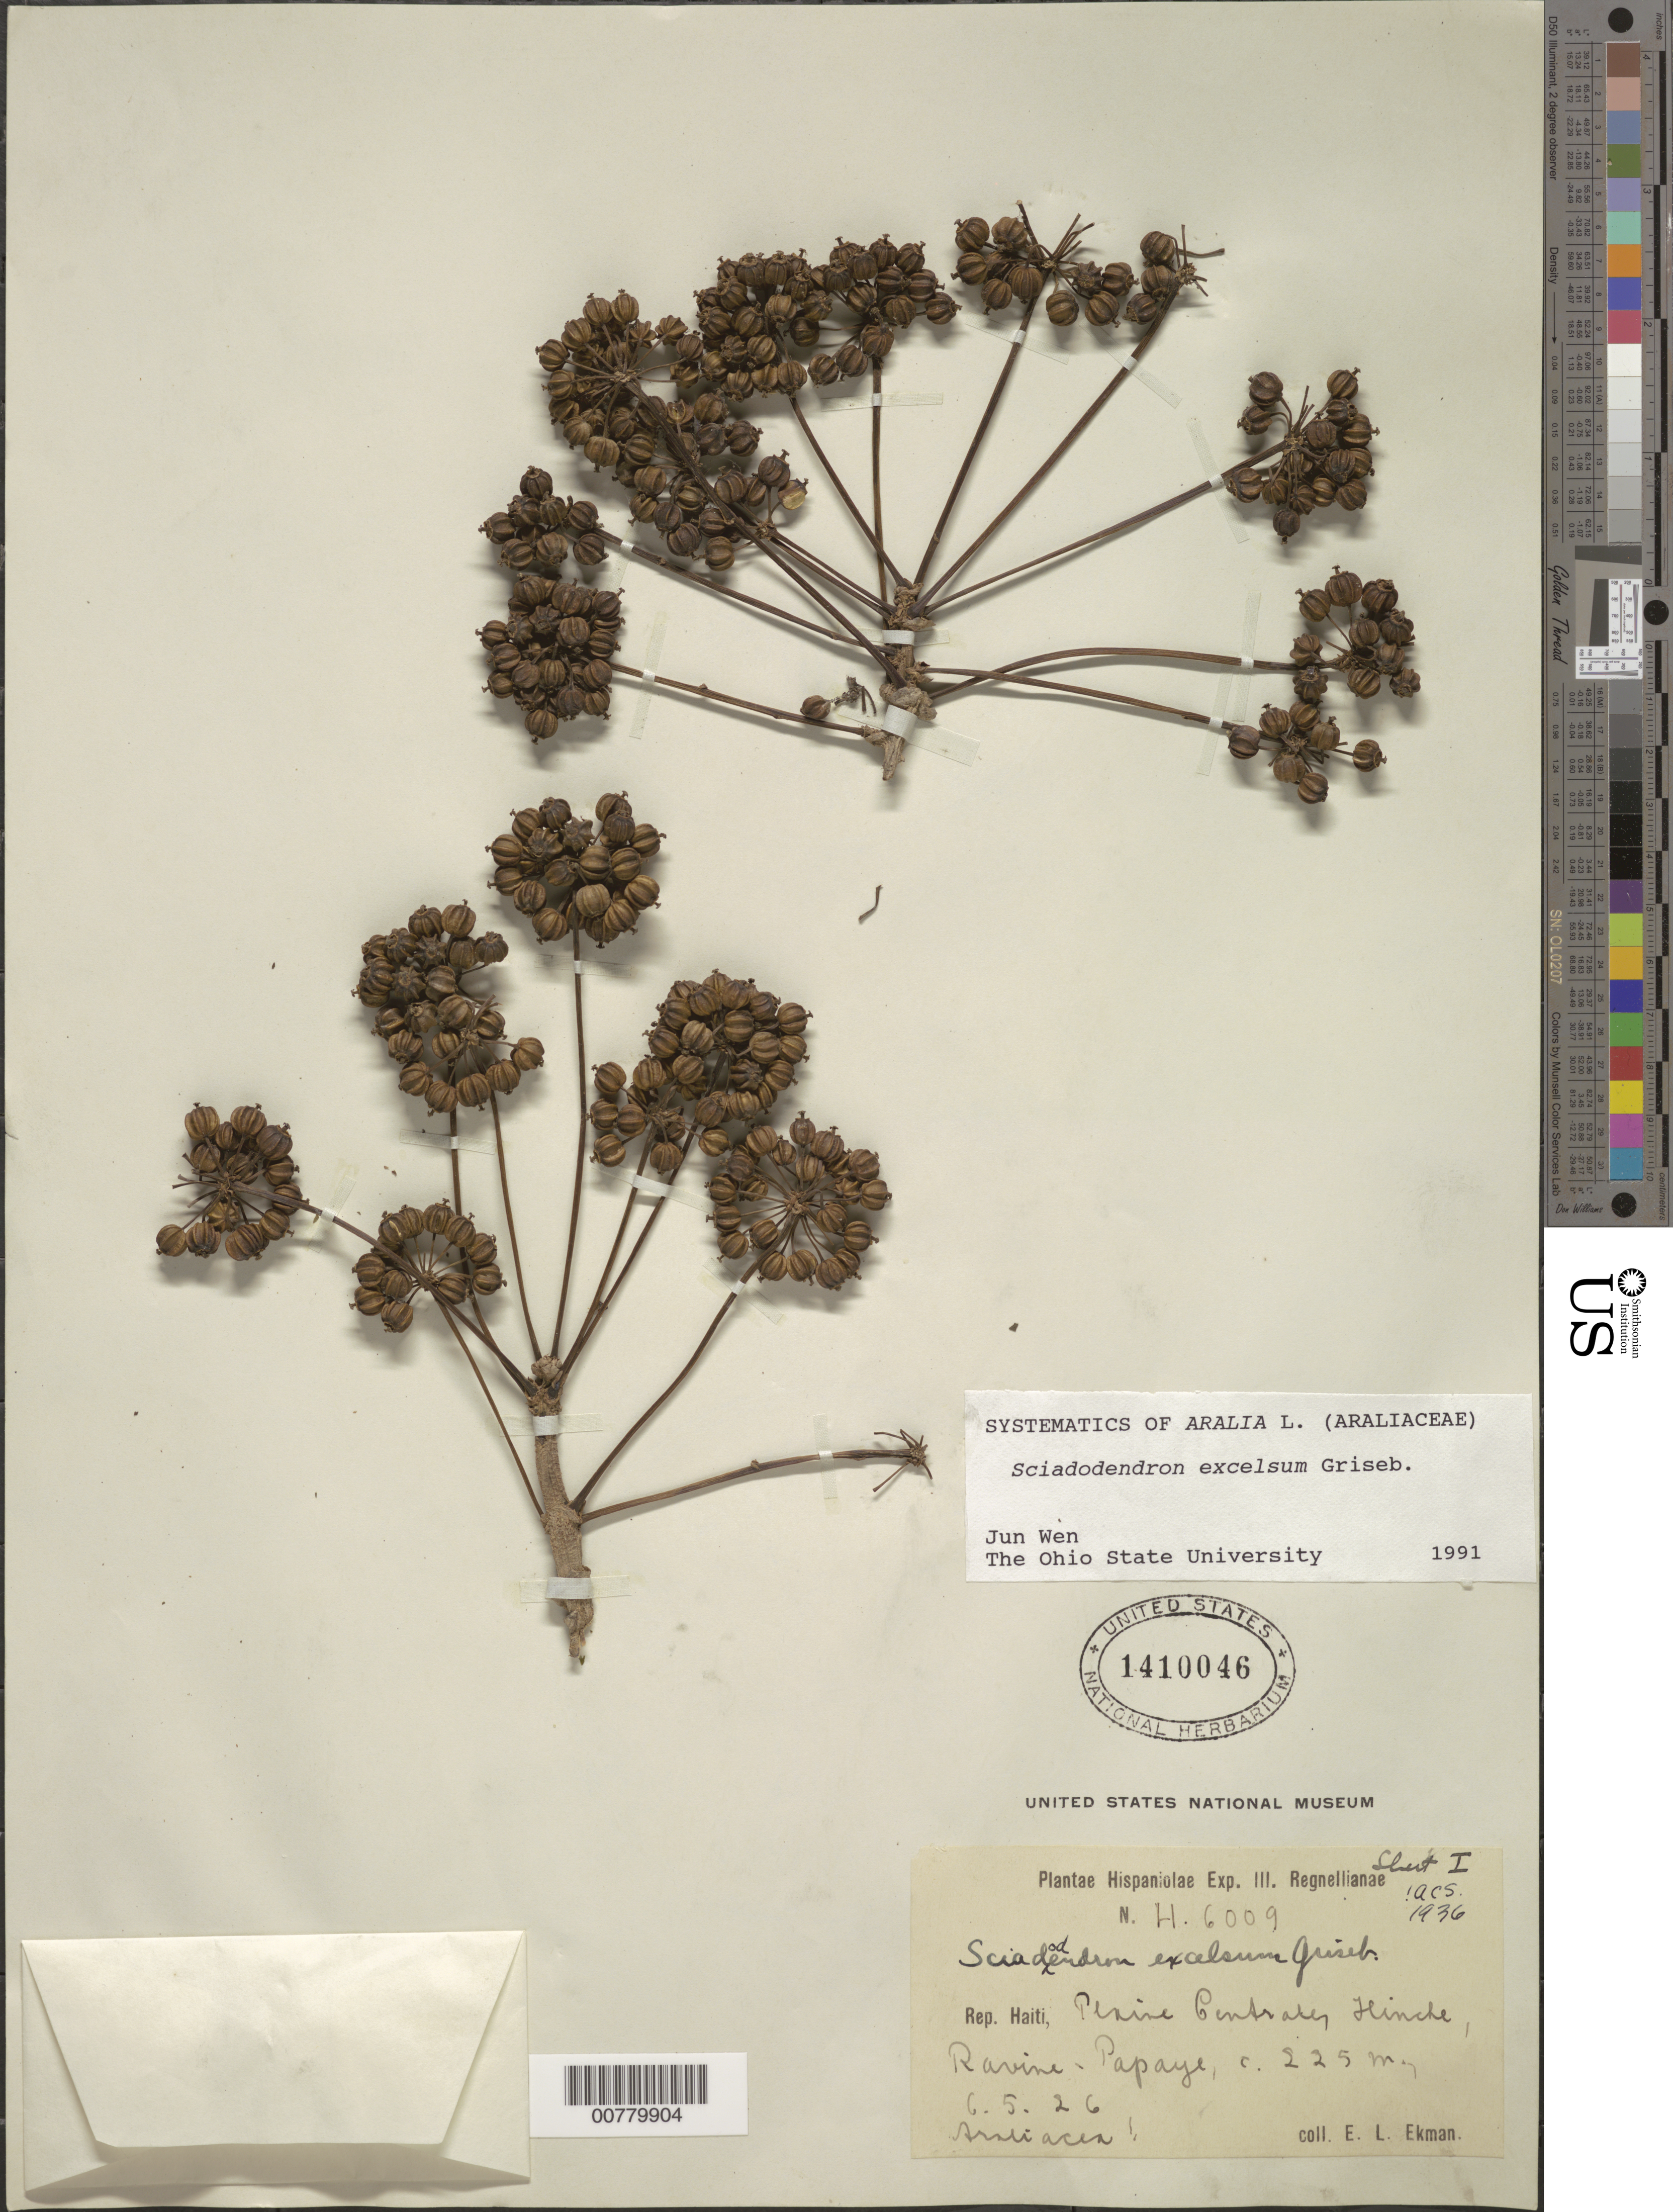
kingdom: Plantae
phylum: Tracheophyta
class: Magnoliopsida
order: Apiales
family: Araliaceae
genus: Sciadodendron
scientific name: Sciadodendron excelsum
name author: Griseb.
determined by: Wen, Jun, (BOT), Smithsonian Institution - National Museum of Natural History (UNITED STATES)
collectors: E. L. Ekman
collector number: H 6009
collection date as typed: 06 May 1926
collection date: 1926-05-06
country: Haiti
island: Hispaniola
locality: Plaine Centrale, Hinche, Ravine, Papaye.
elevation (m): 225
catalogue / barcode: US 1410046